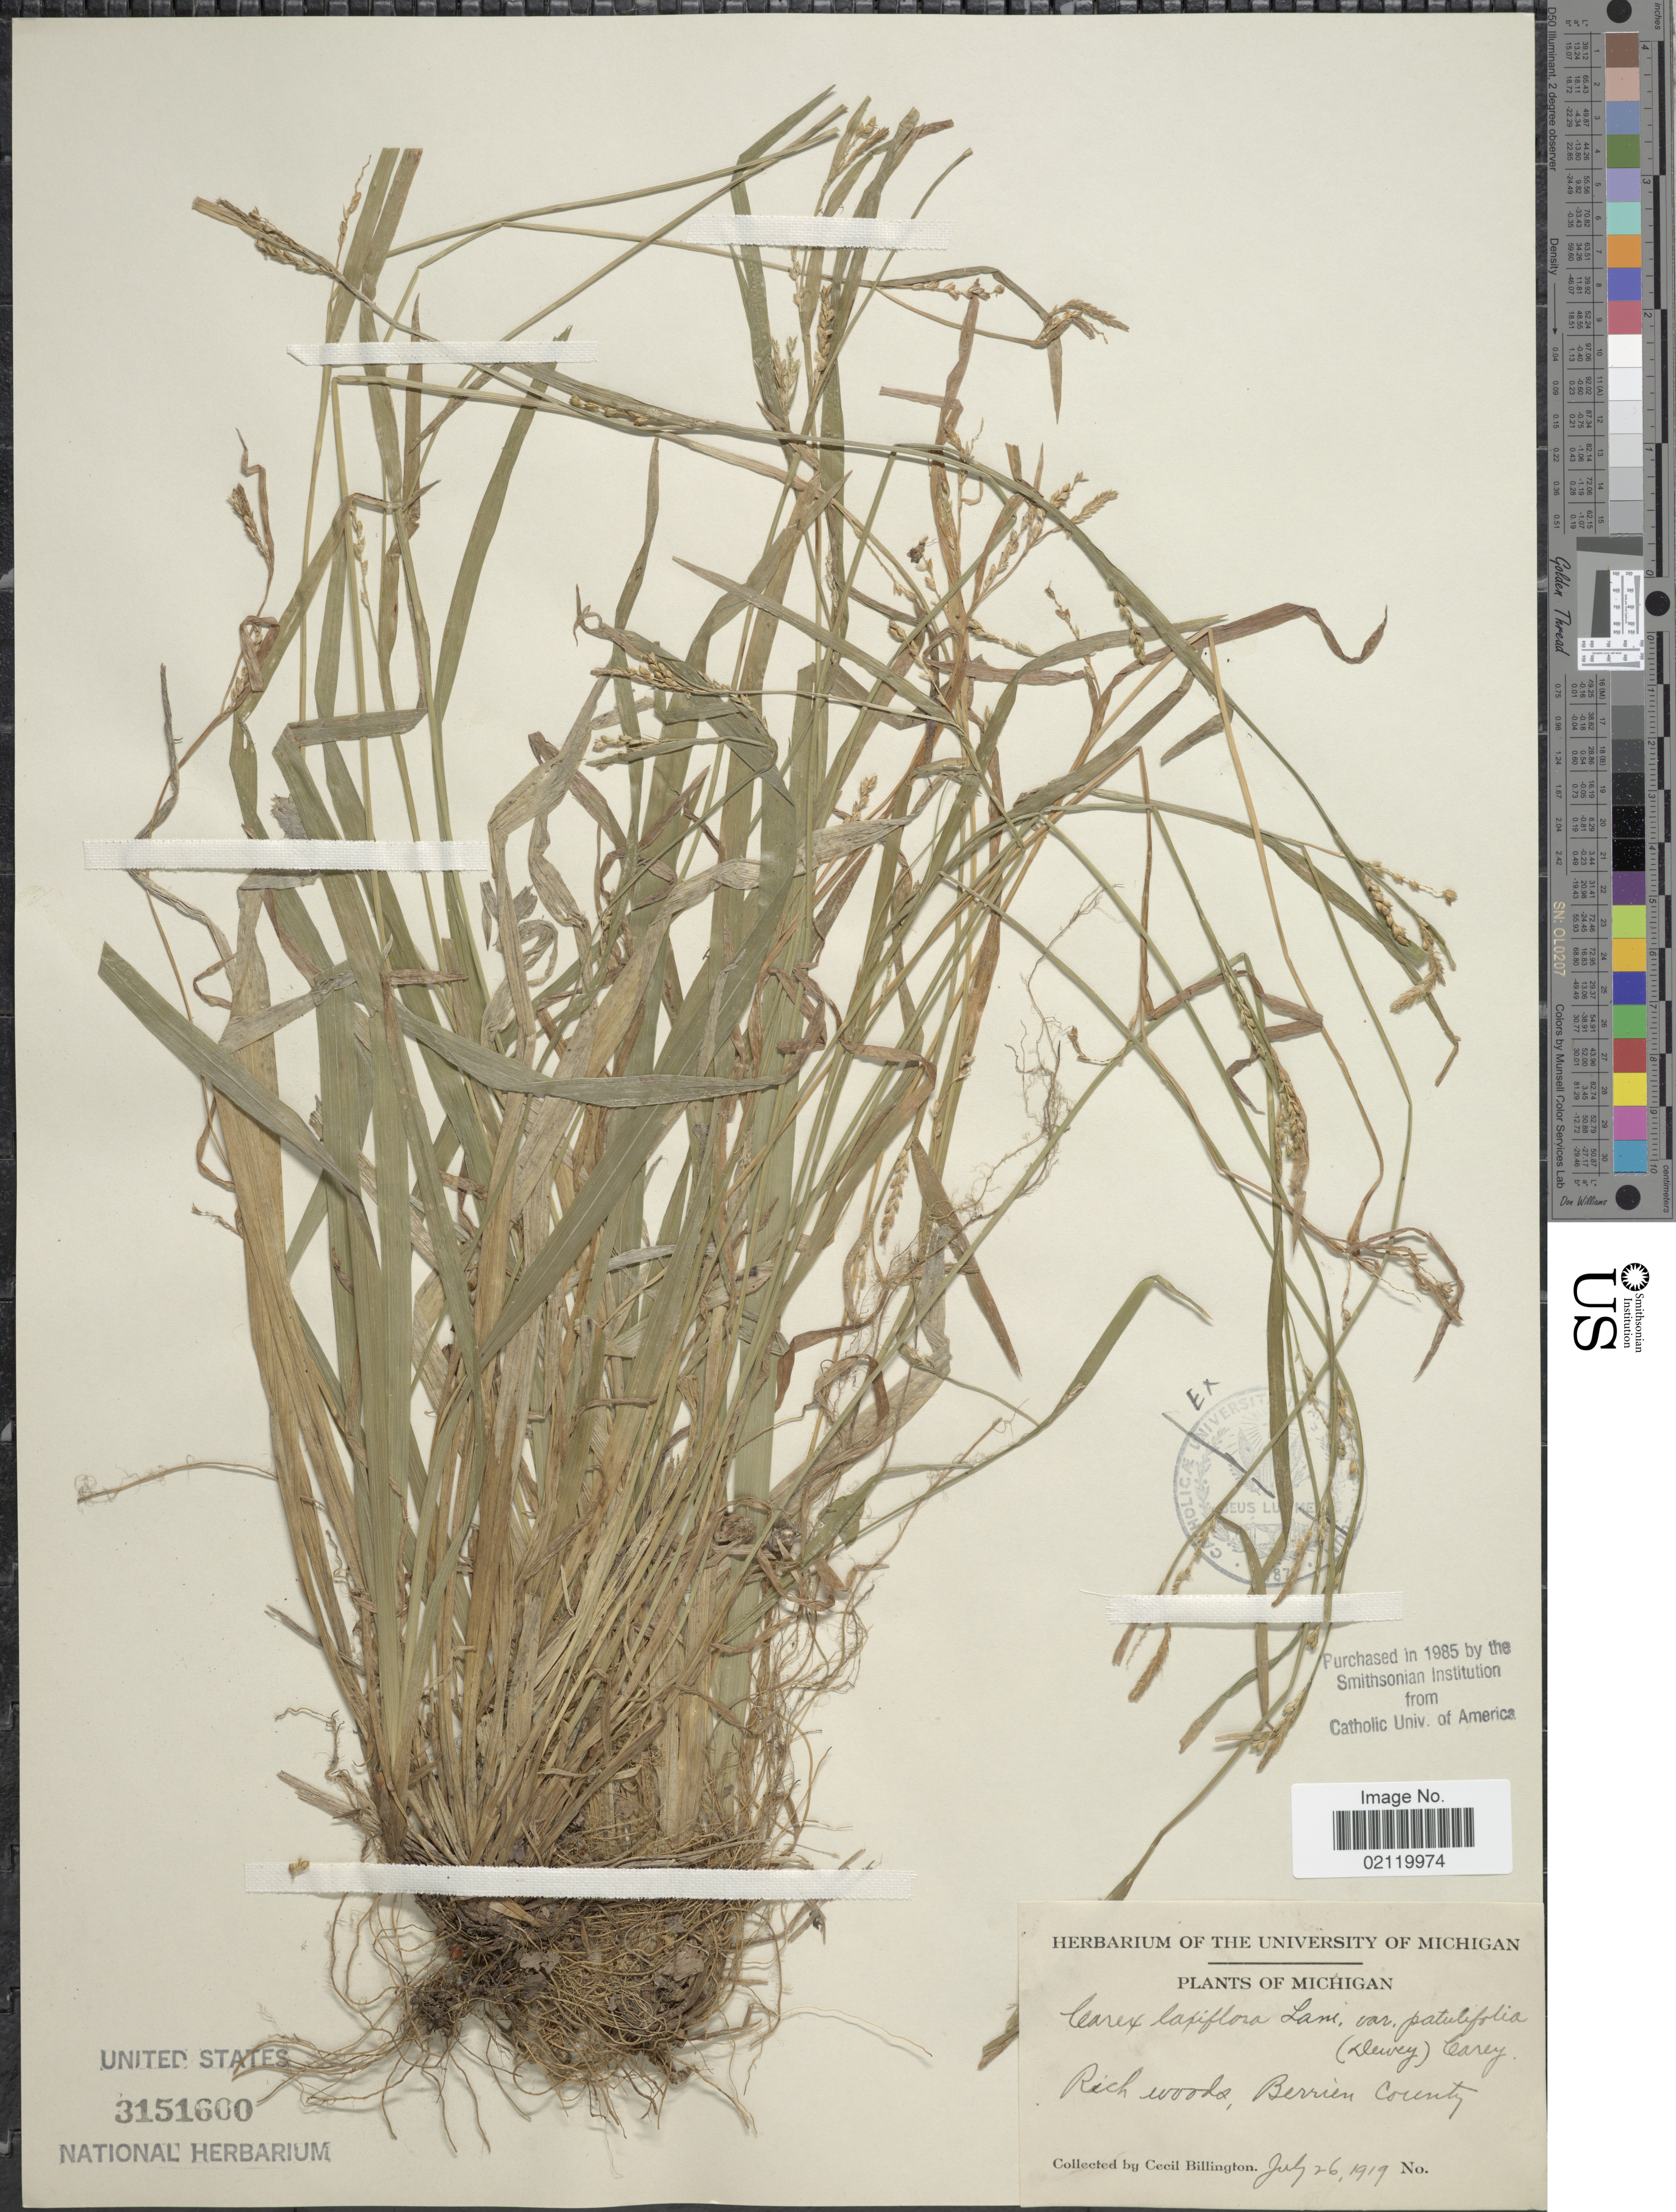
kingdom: Plantae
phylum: Tracheophyta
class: Liliopsida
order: Poales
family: Cyperaceae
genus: Carex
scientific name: Carex laxiflora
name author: Lam.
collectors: C. Billington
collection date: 1919-07-26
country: United States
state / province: Michigan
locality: Rich woods, Berrien County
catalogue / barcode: US 3151600